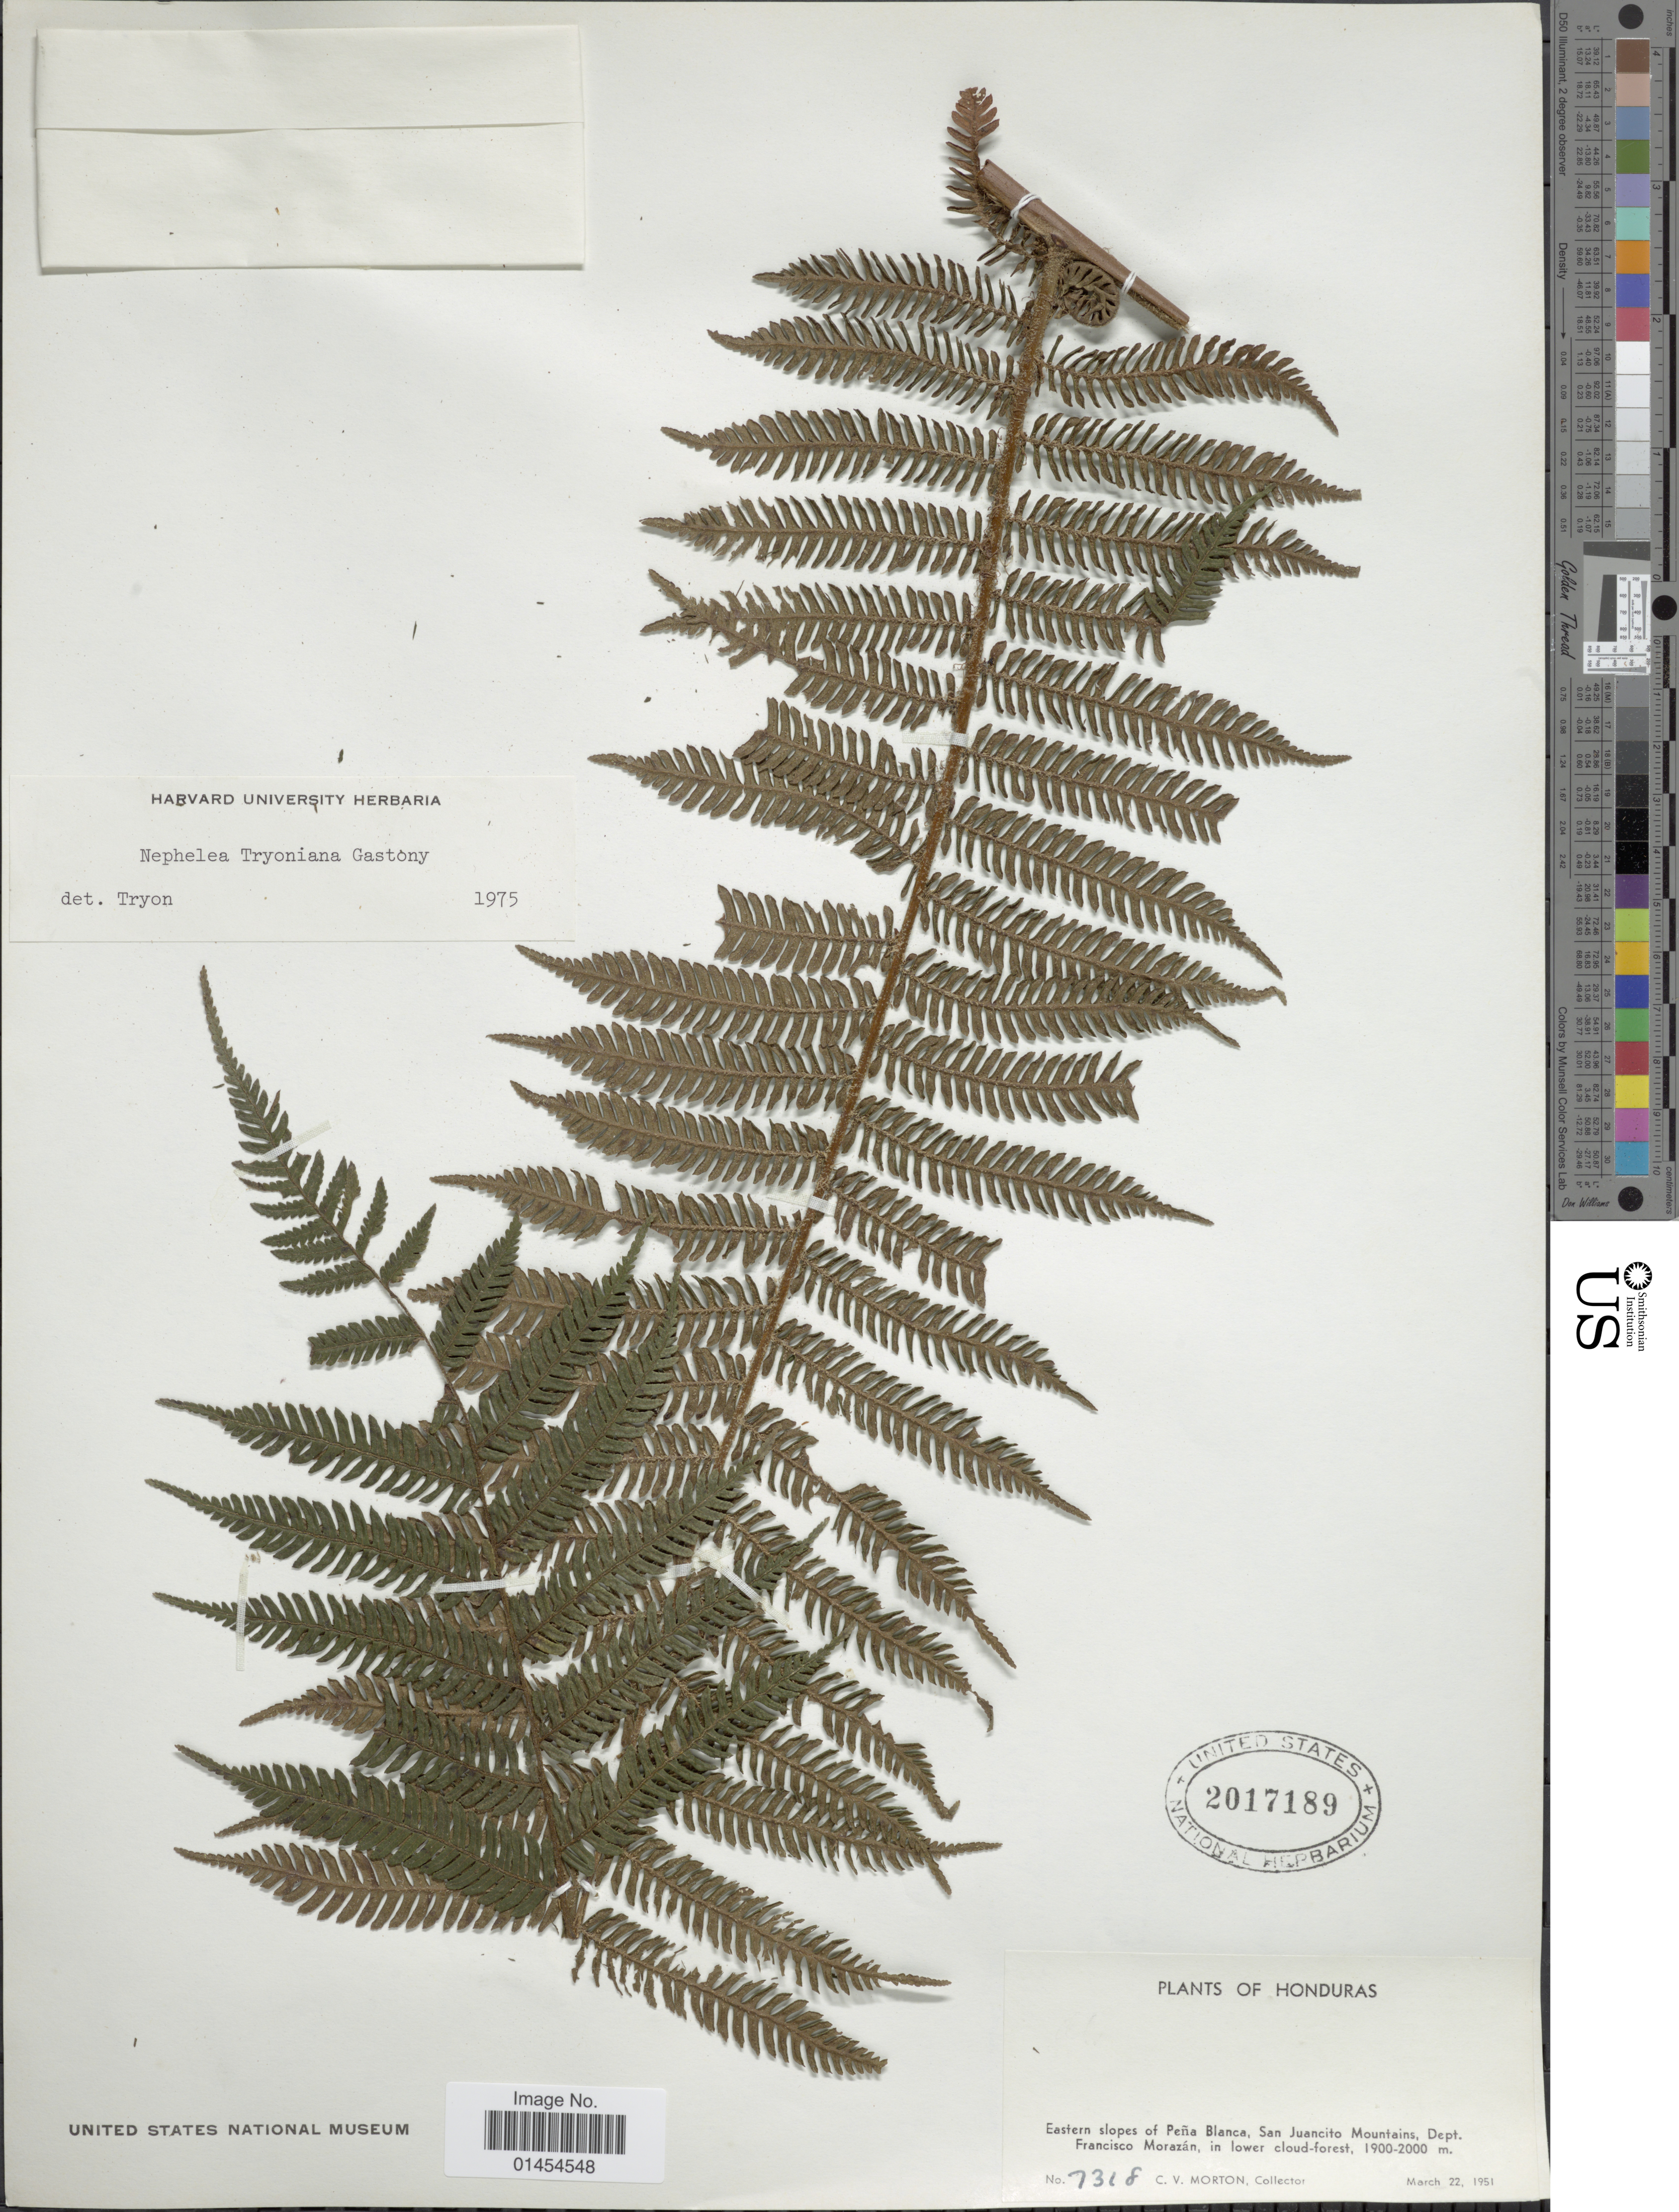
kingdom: Plantae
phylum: Tracheophyta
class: Polypodiopsida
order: Cyatheales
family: Cyatheaceae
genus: Alsophila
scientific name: Alsophila tryoniana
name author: (Gastony) D.S. Conant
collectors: C. V. Morton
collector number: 7318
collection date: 1951-03-22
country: Honduras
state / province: Fco. Morazán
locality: Eastern slopes of Peña Blanca, San Juancito Mountains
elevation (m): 1900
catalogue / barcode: US 2017189